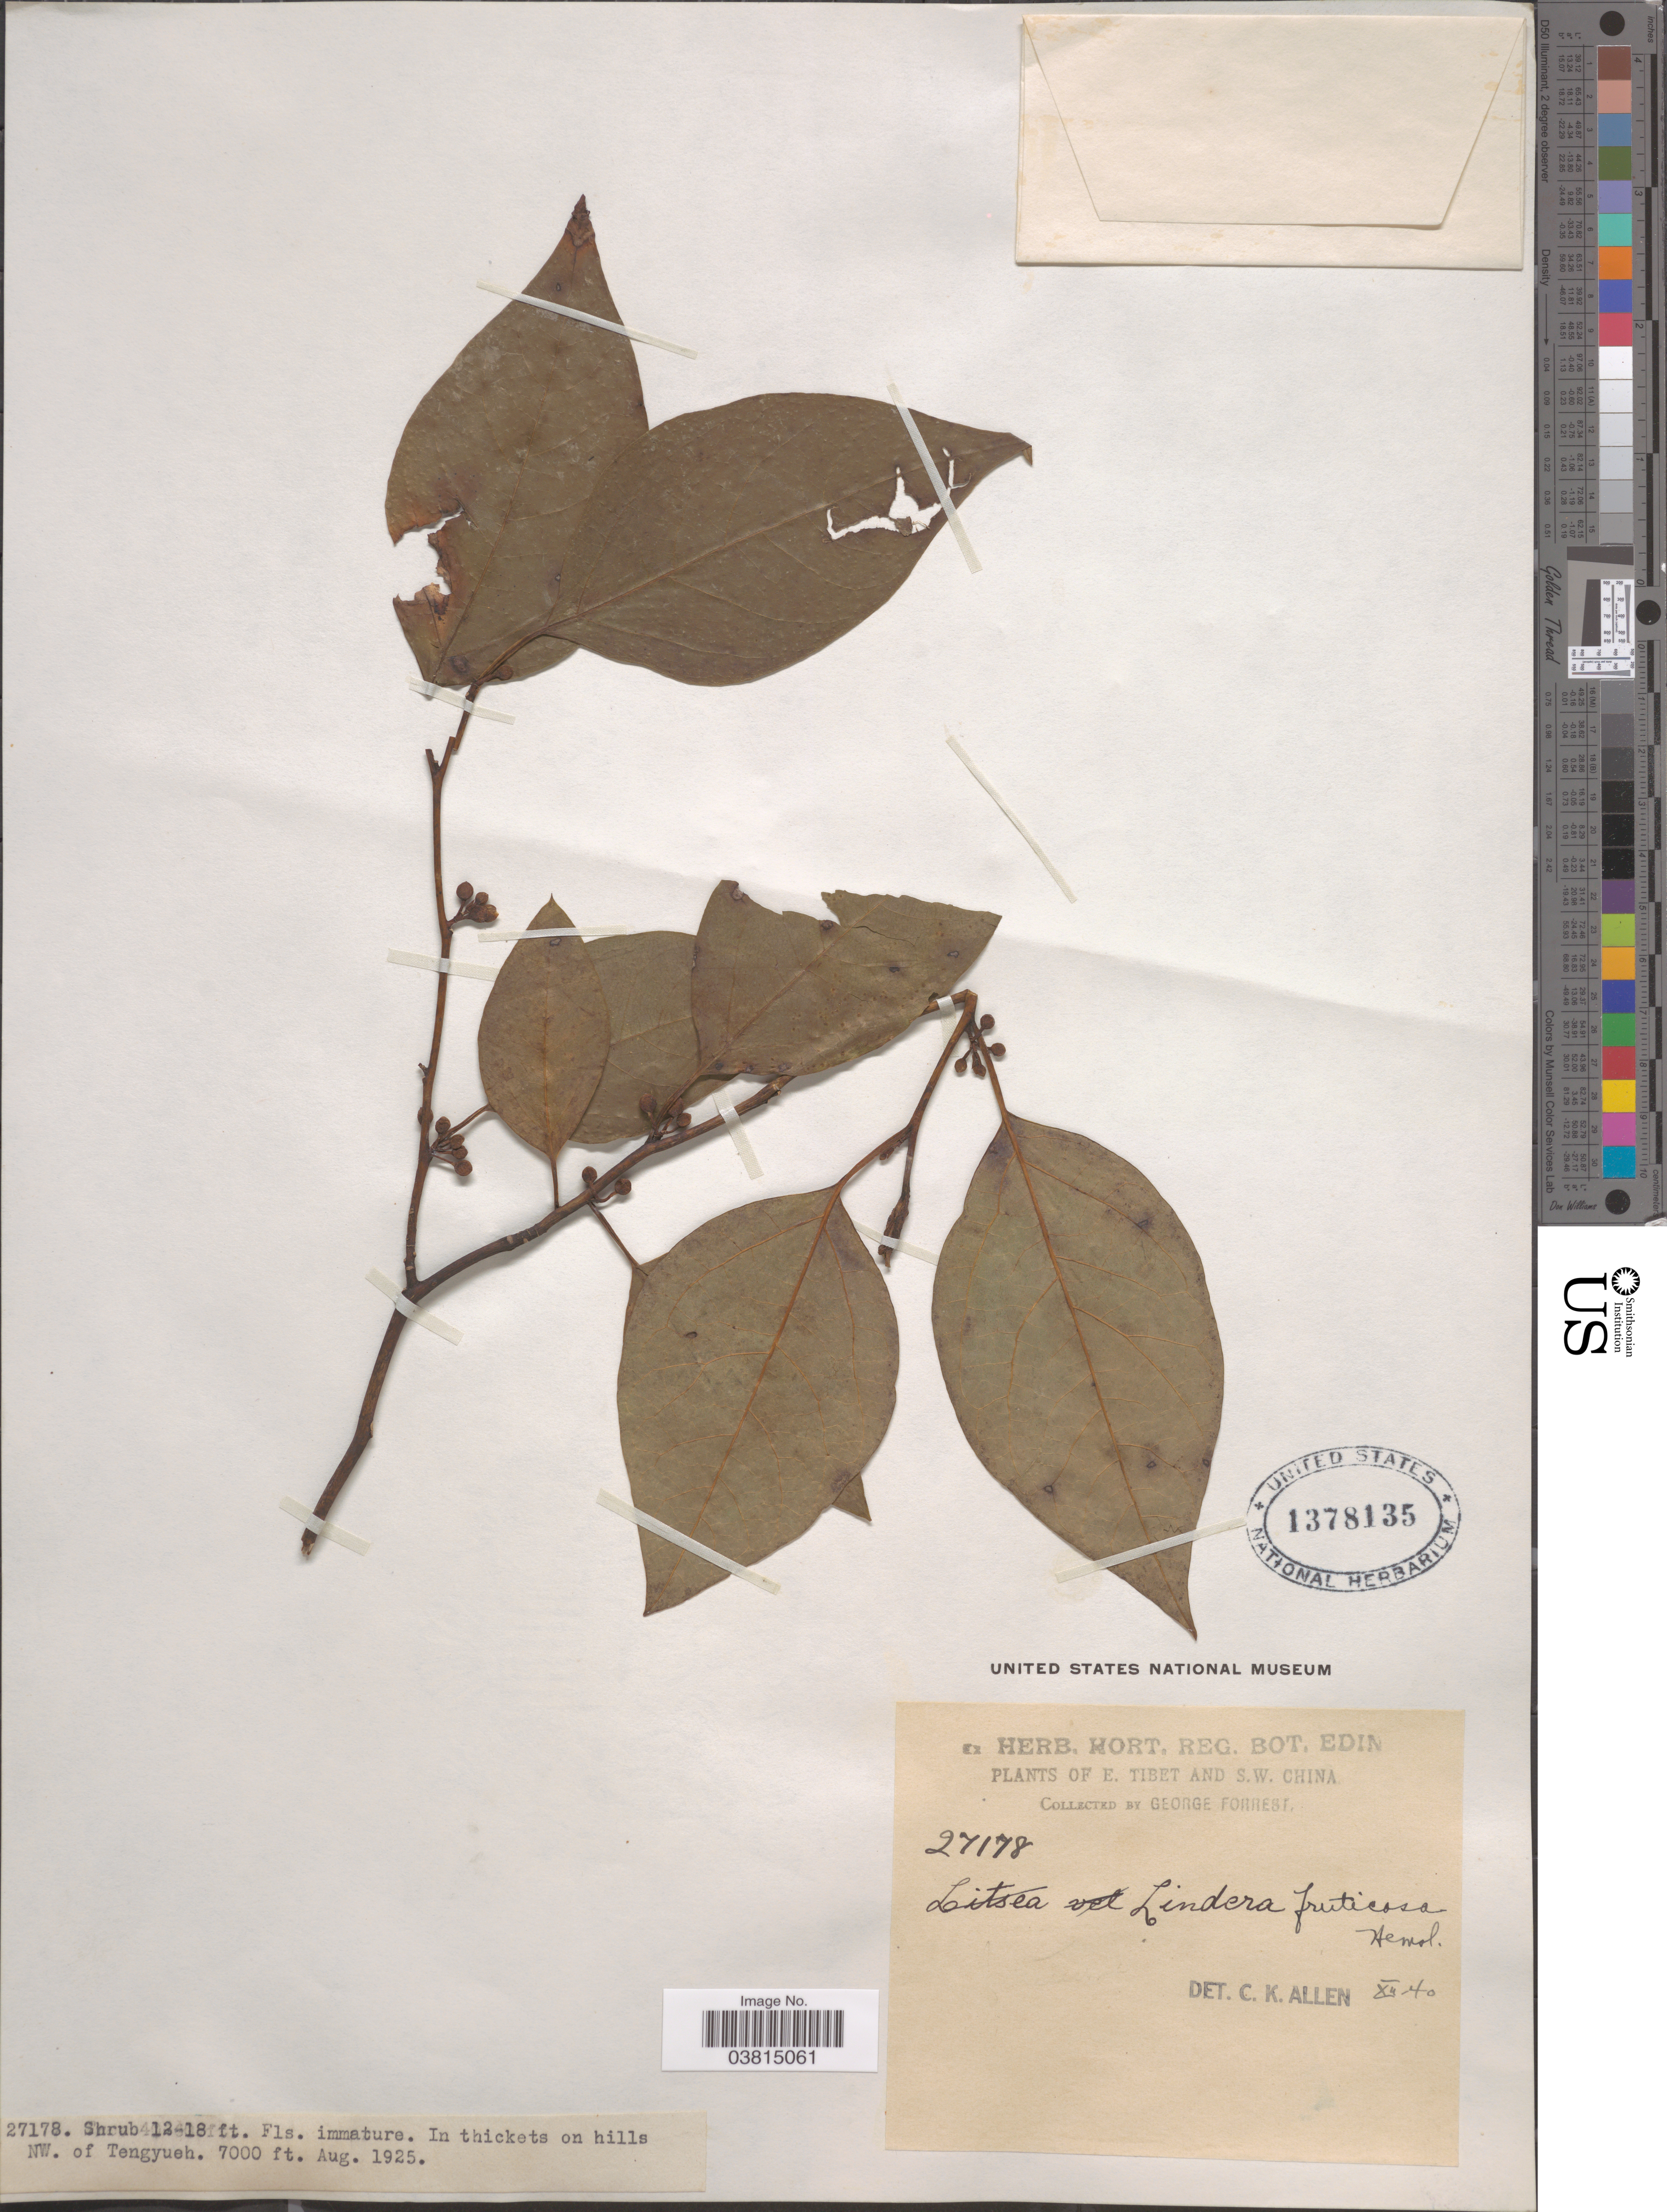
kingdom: Plantae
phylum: Tracheophyta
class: Magnoliopsida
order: Laurales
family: Lauraceae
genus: Lindera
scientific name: Lindera fruticosa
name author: Hemsl.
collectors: G. Forrest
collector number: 27178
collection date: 1925-08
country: China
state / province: Xizang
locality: E. Tibet and S.W. China. In thickets on hills NW. of Tengyueh.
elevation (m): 2134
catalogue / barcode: US 1378135